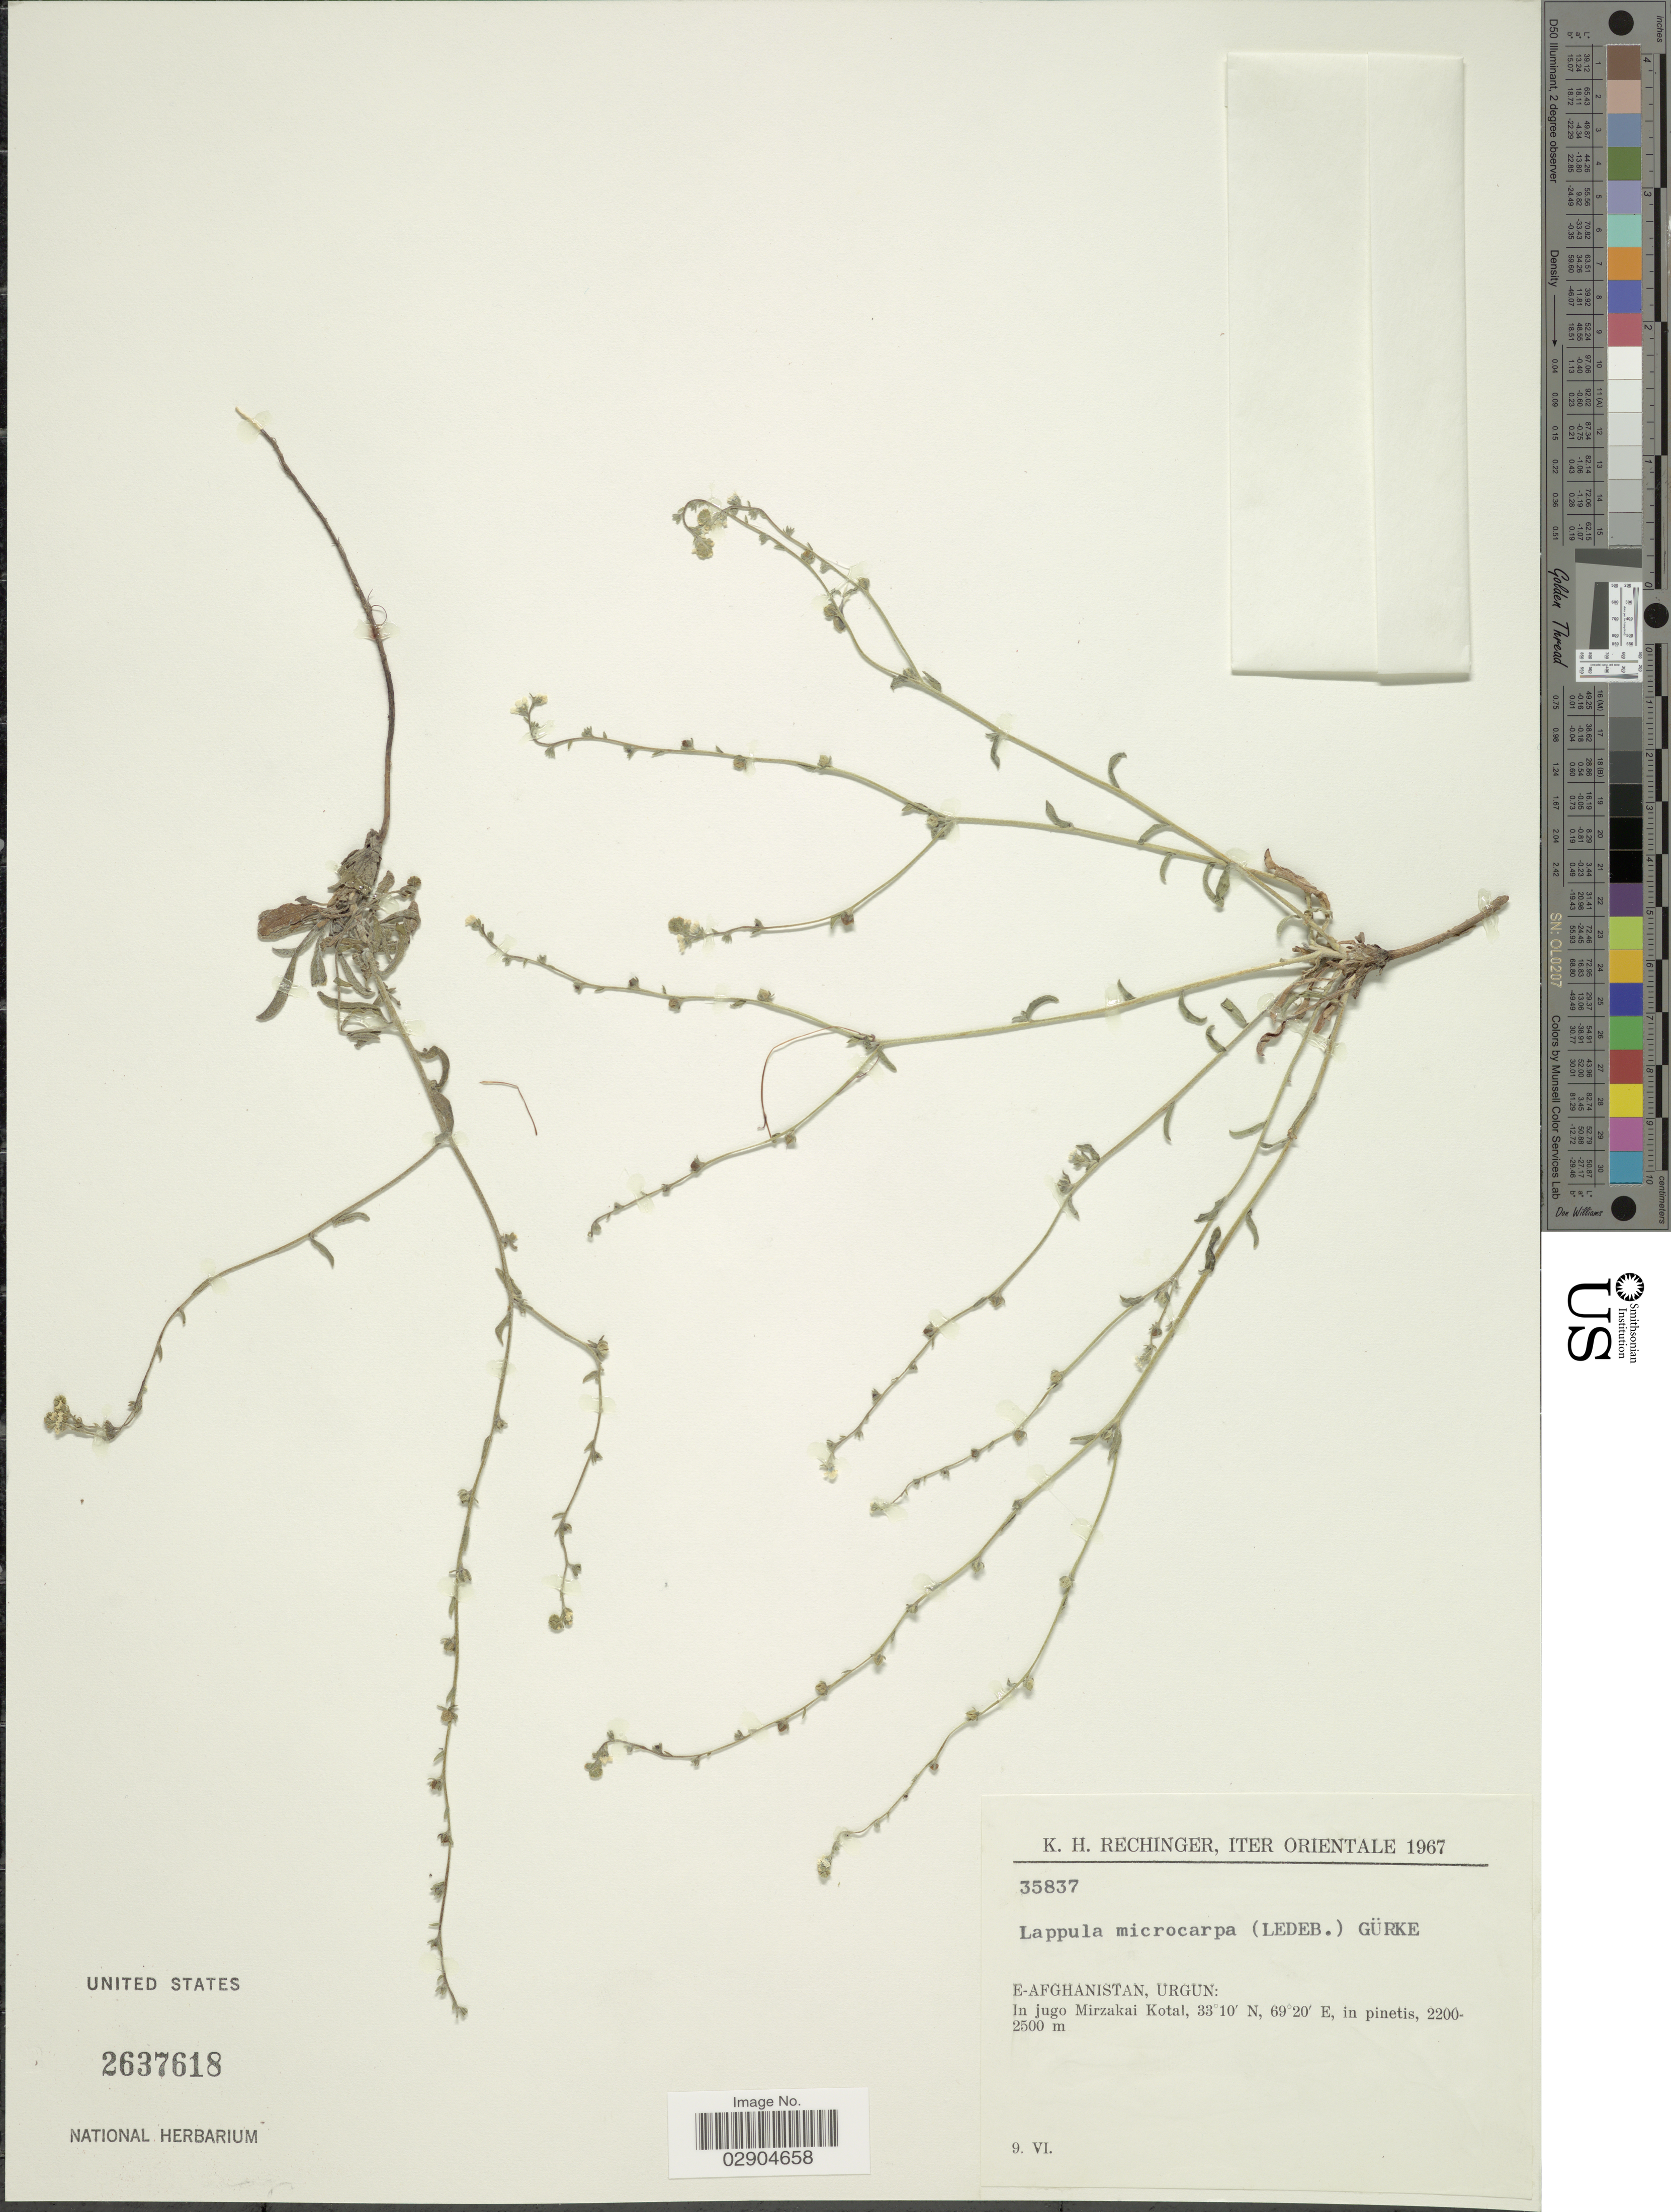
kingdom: Plantae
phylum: Tracheophyta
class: Magnoliopsida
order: Boraginales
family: Boraginaceae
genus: Lappula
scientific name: Lappula microcarpa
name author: (Ledeb.) Gürke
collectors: K. H. Rechinger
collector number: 35837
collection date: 1967-06-09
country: Afghanistan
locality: E-Afghanistan, Urgun: In jugo Mirzakai Kotal.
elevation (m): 2200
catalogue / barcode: US 2637618